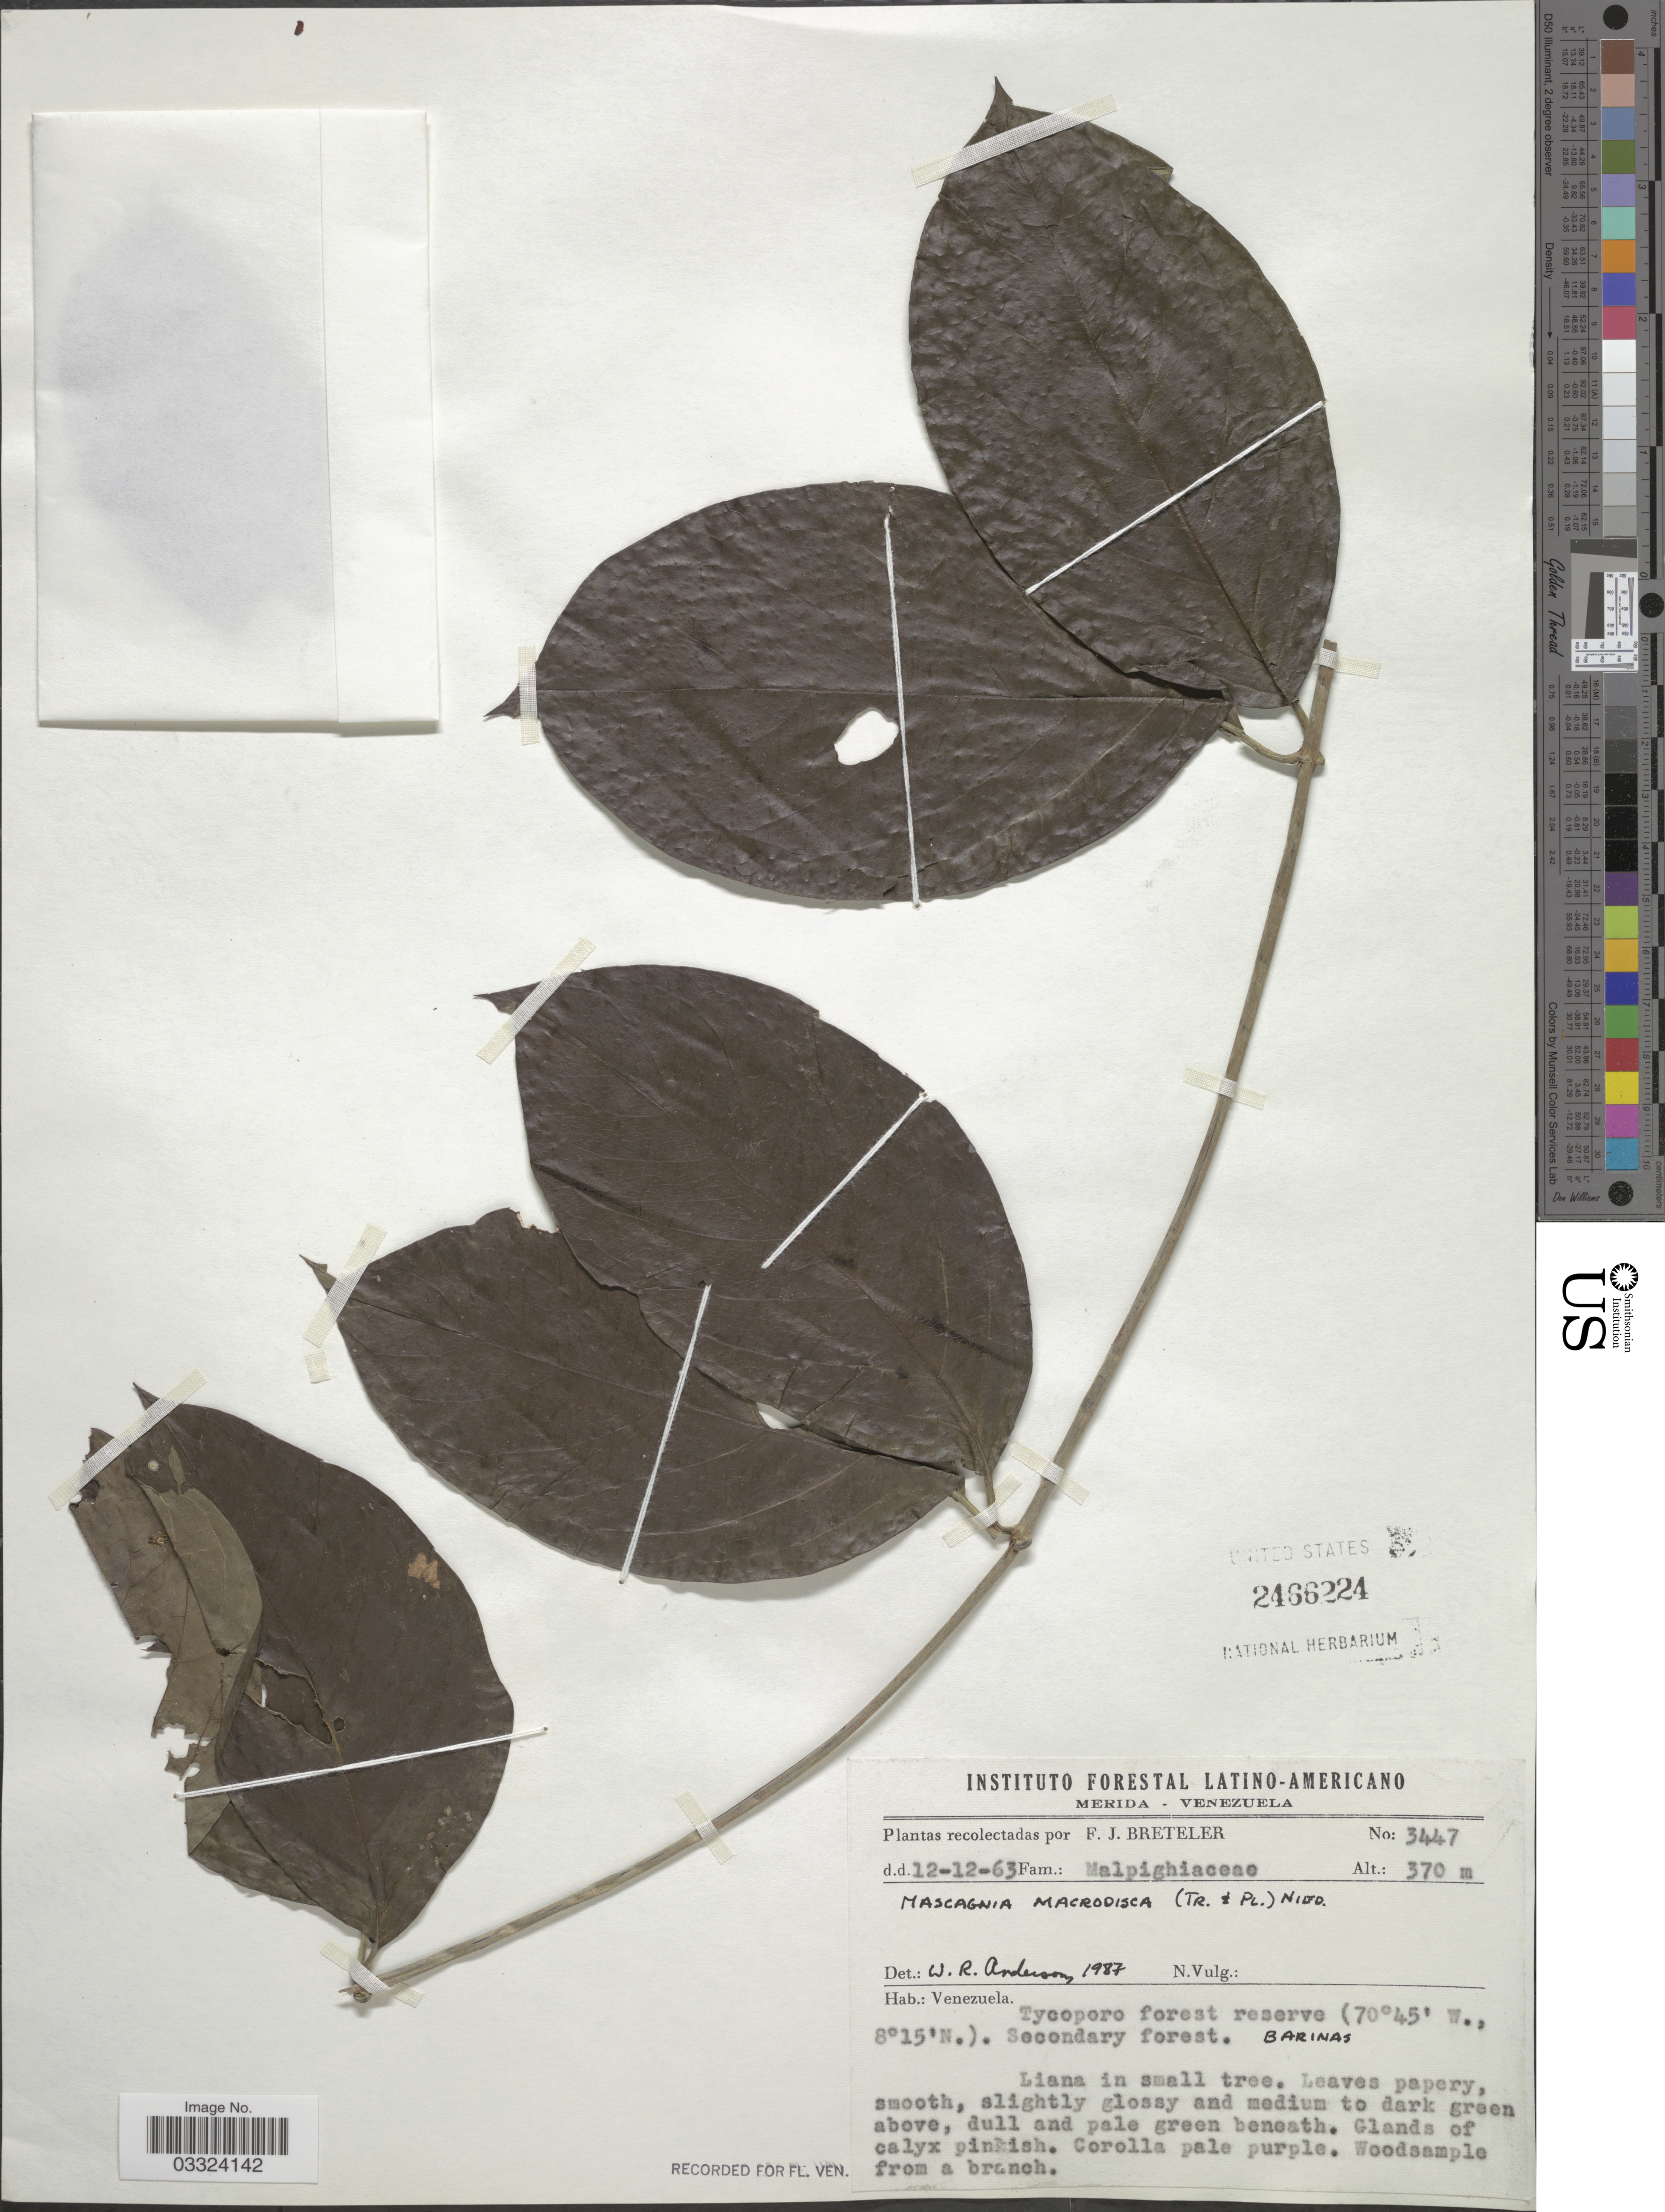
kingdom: Plantae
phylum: Tracheophyta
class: Magnoliopsida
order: Malpighiales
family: Malpighiaceae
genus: Alicia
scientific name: Alicia macrodisca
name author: (Triana & Planch.) W.R. Anderson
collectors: F. J. Breteler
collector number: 3447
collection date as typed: Transcribed d/m/y: 12/12/63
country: Venezuela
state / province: Barinas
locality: Tycoporo forest reserve. Secondary forest.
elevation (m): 370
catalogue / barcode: US 2466224